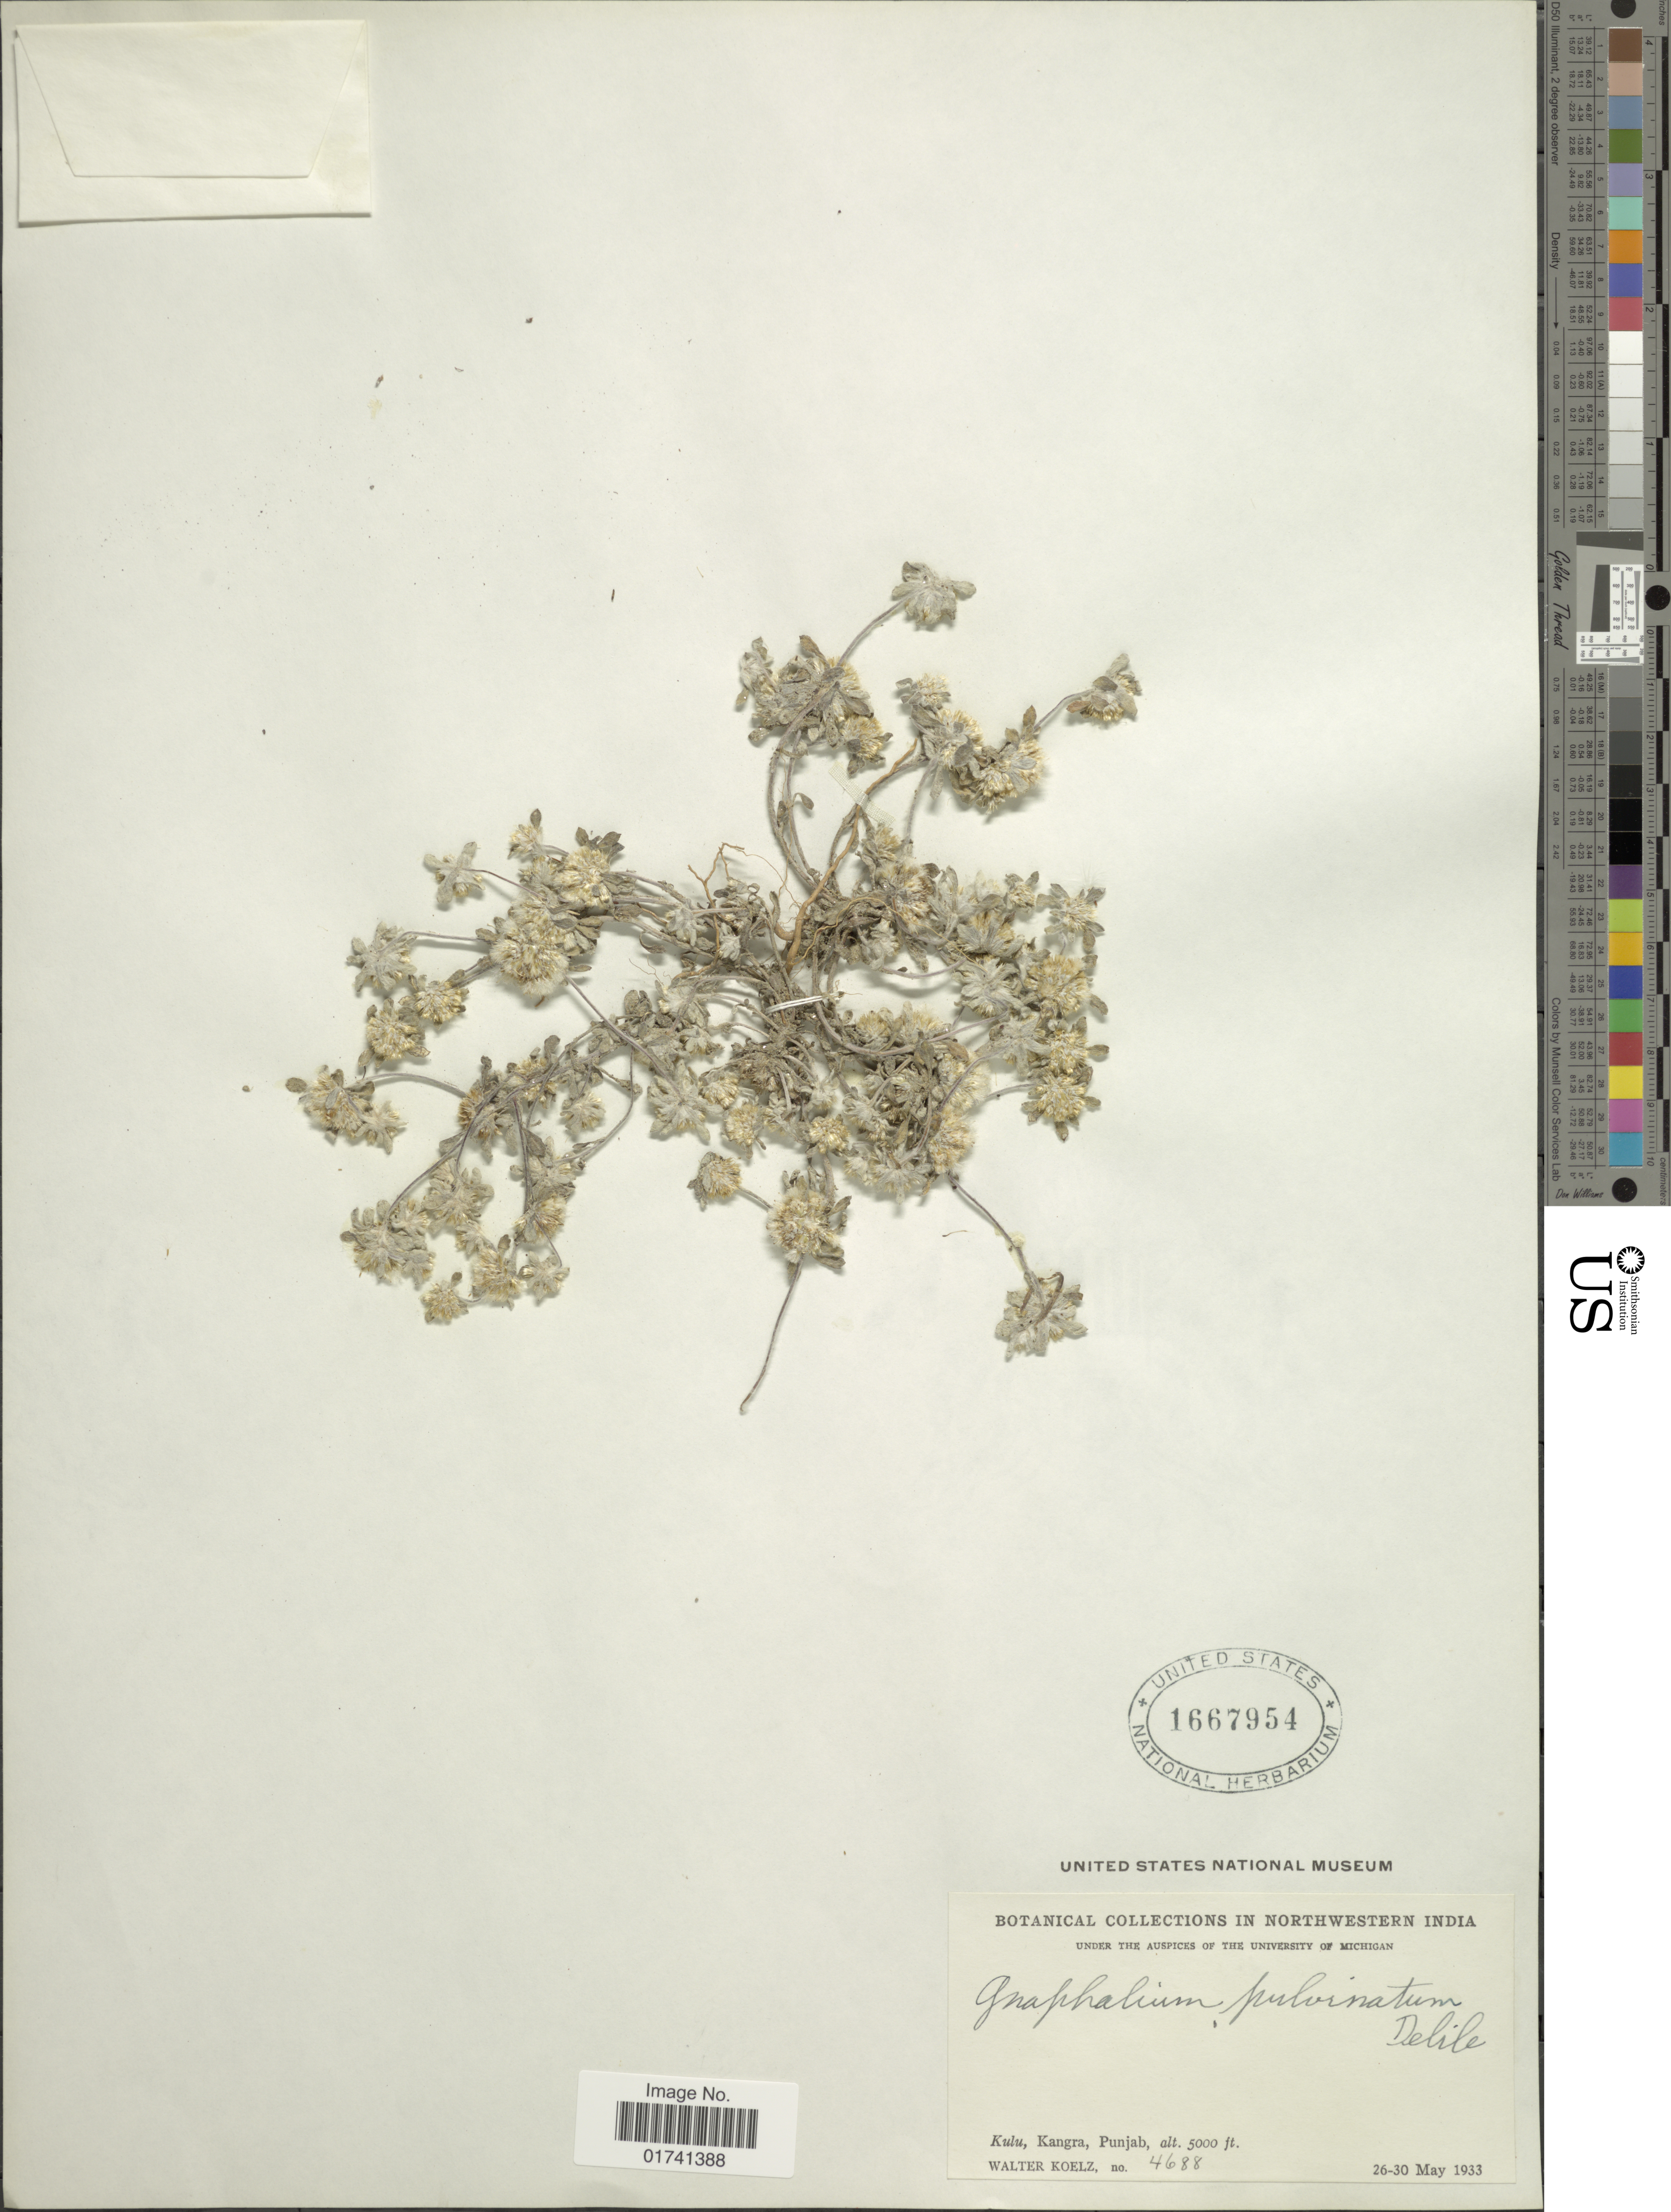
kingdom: Plantae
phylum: Tracheophyta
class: Magnoliopsida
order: Asterales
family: Asteraceae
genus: Gnomophalium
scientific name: Gnomophalium pulvinatum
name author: (Delile) Greuter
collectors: W. N. Koelz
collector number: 4688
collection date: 1933-05-26/1933-05-30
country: India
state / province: Himachal Pradesh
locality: Northwestern India, Kulu, Kangra.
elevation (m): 1524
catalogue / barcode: US 1667954